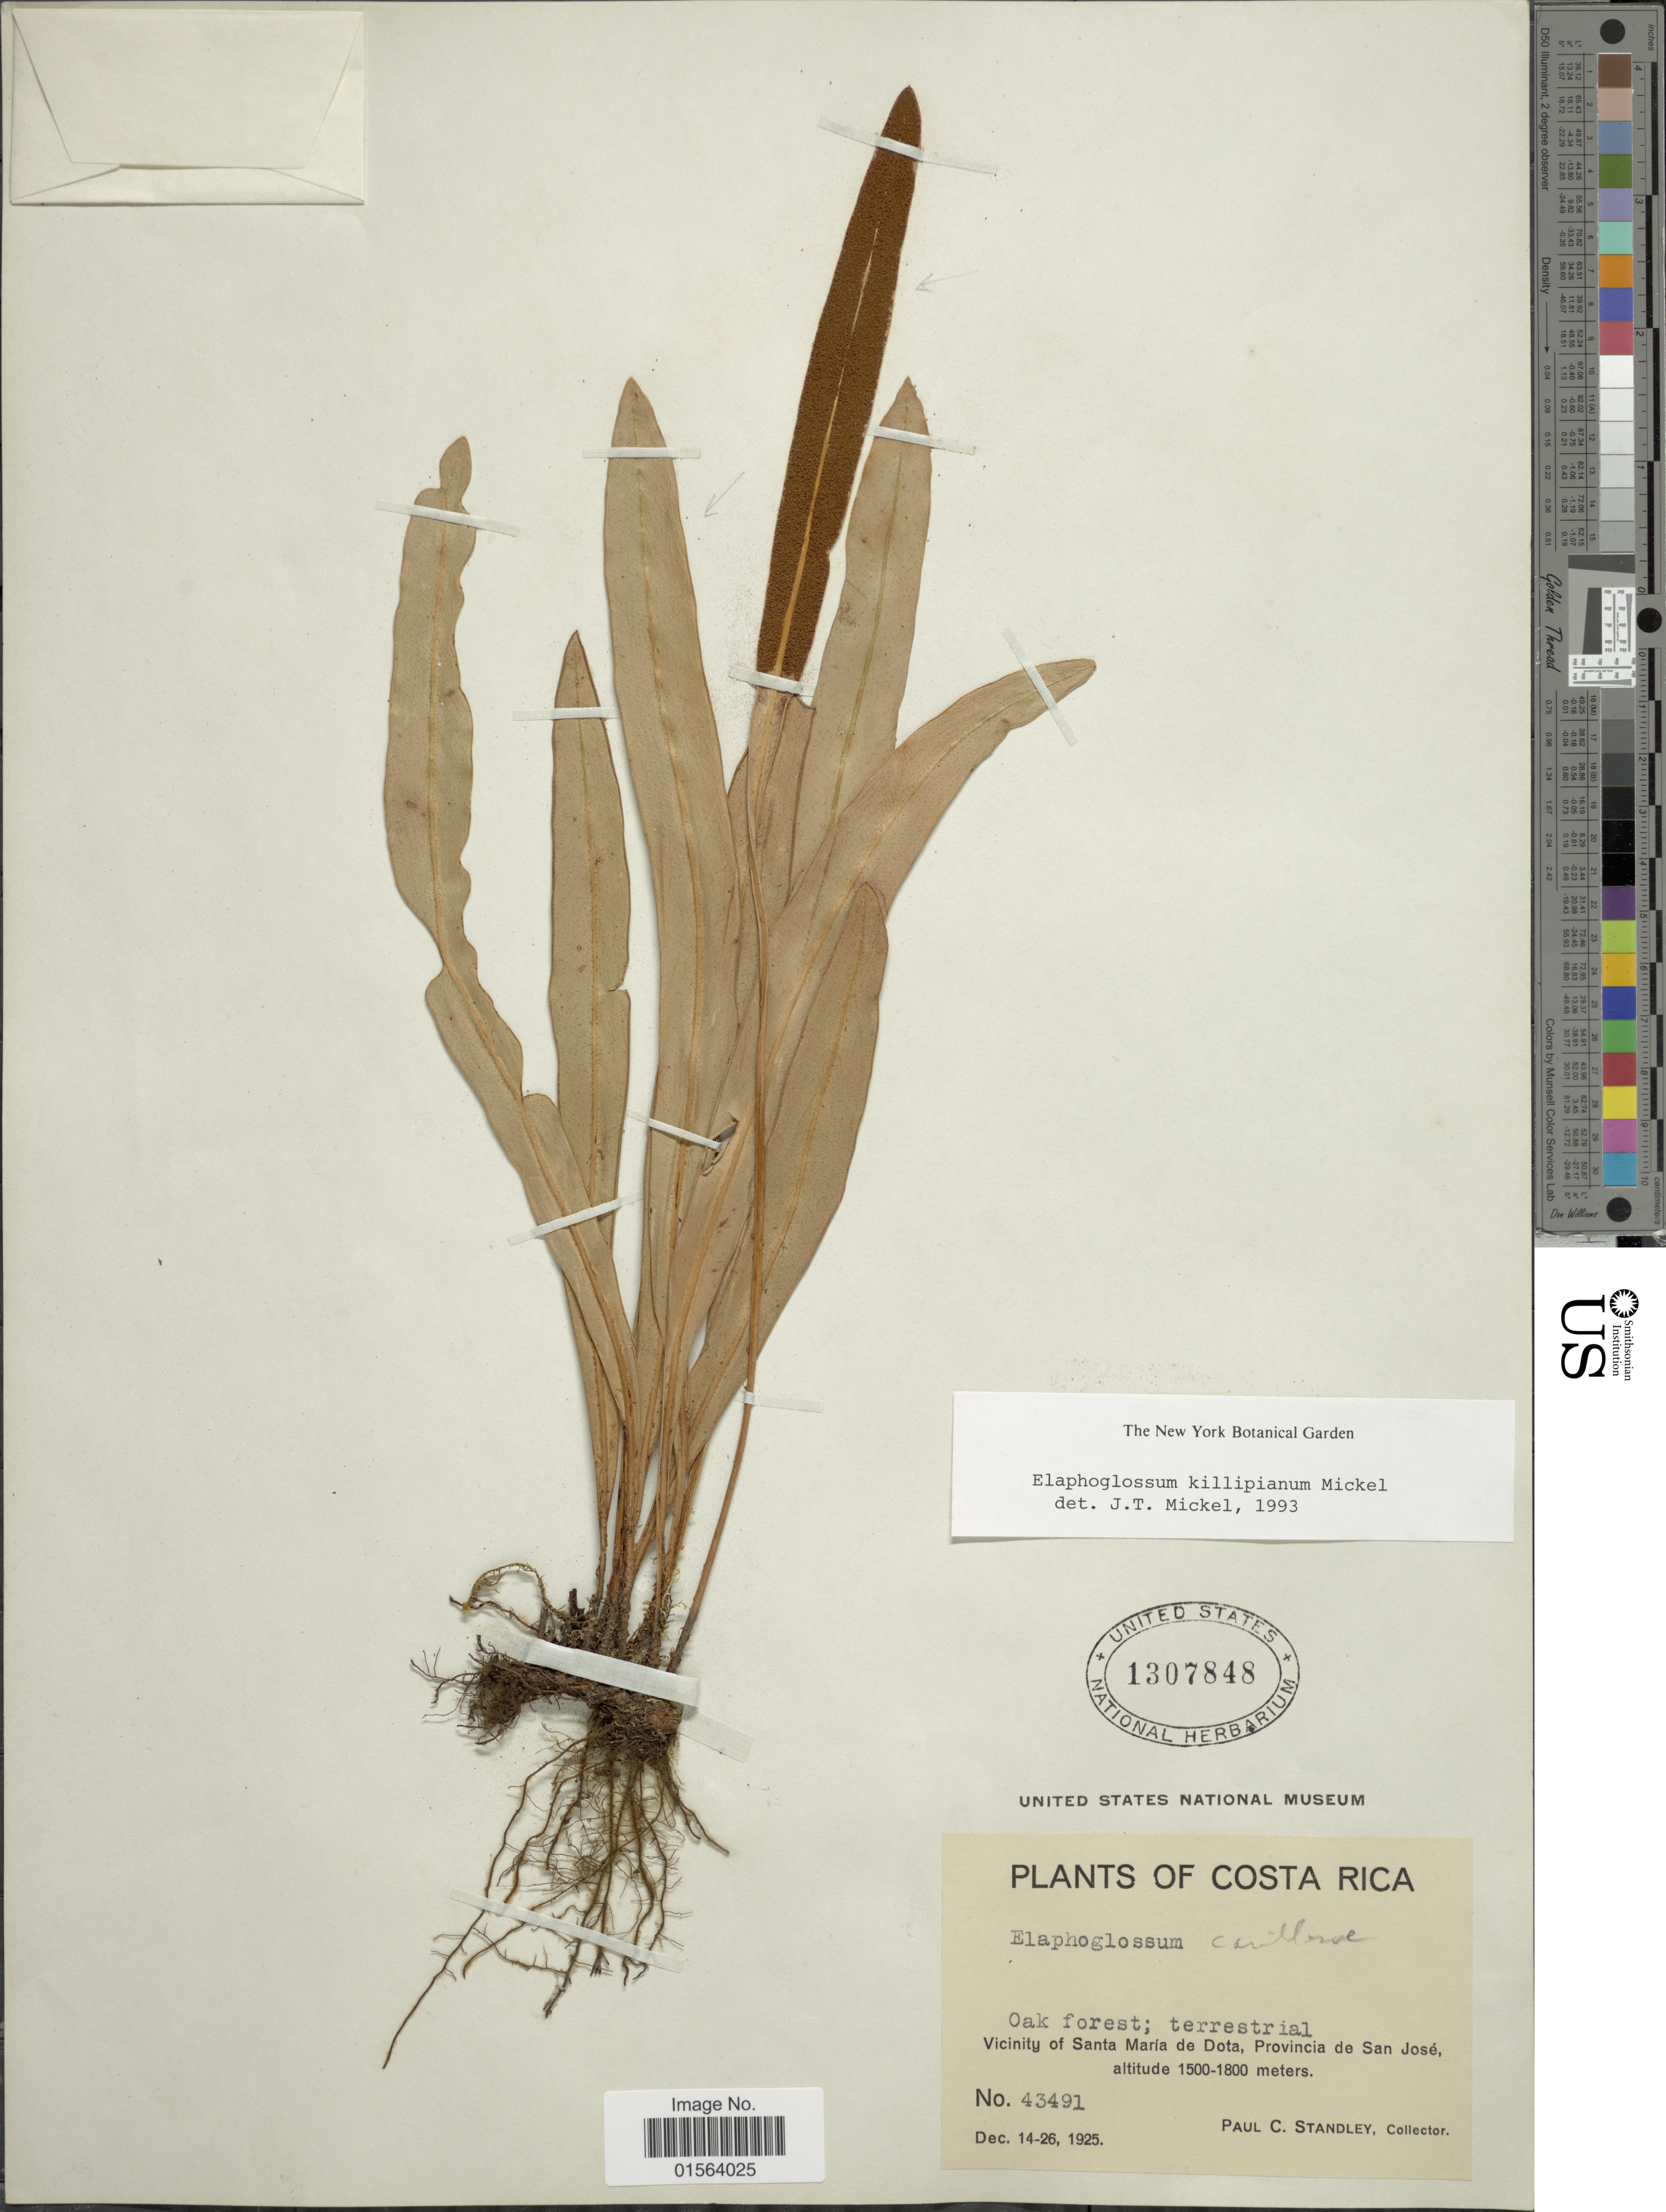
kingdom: Plantae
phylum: Tracheophyta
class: Polypodiopsida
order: Polypodiales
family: Dryopteridaceae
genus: Elaphoglossum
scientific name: Elaphoglossum killipianum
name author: Mickel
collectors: P. C. Standley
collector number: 43491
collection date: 1925-12-14/1925-12-26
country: Costa Rica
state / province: San José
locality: Vicinity of Santa Maria de Dota, Provincia de San Jose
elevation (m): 1500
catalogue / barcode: US 1307848